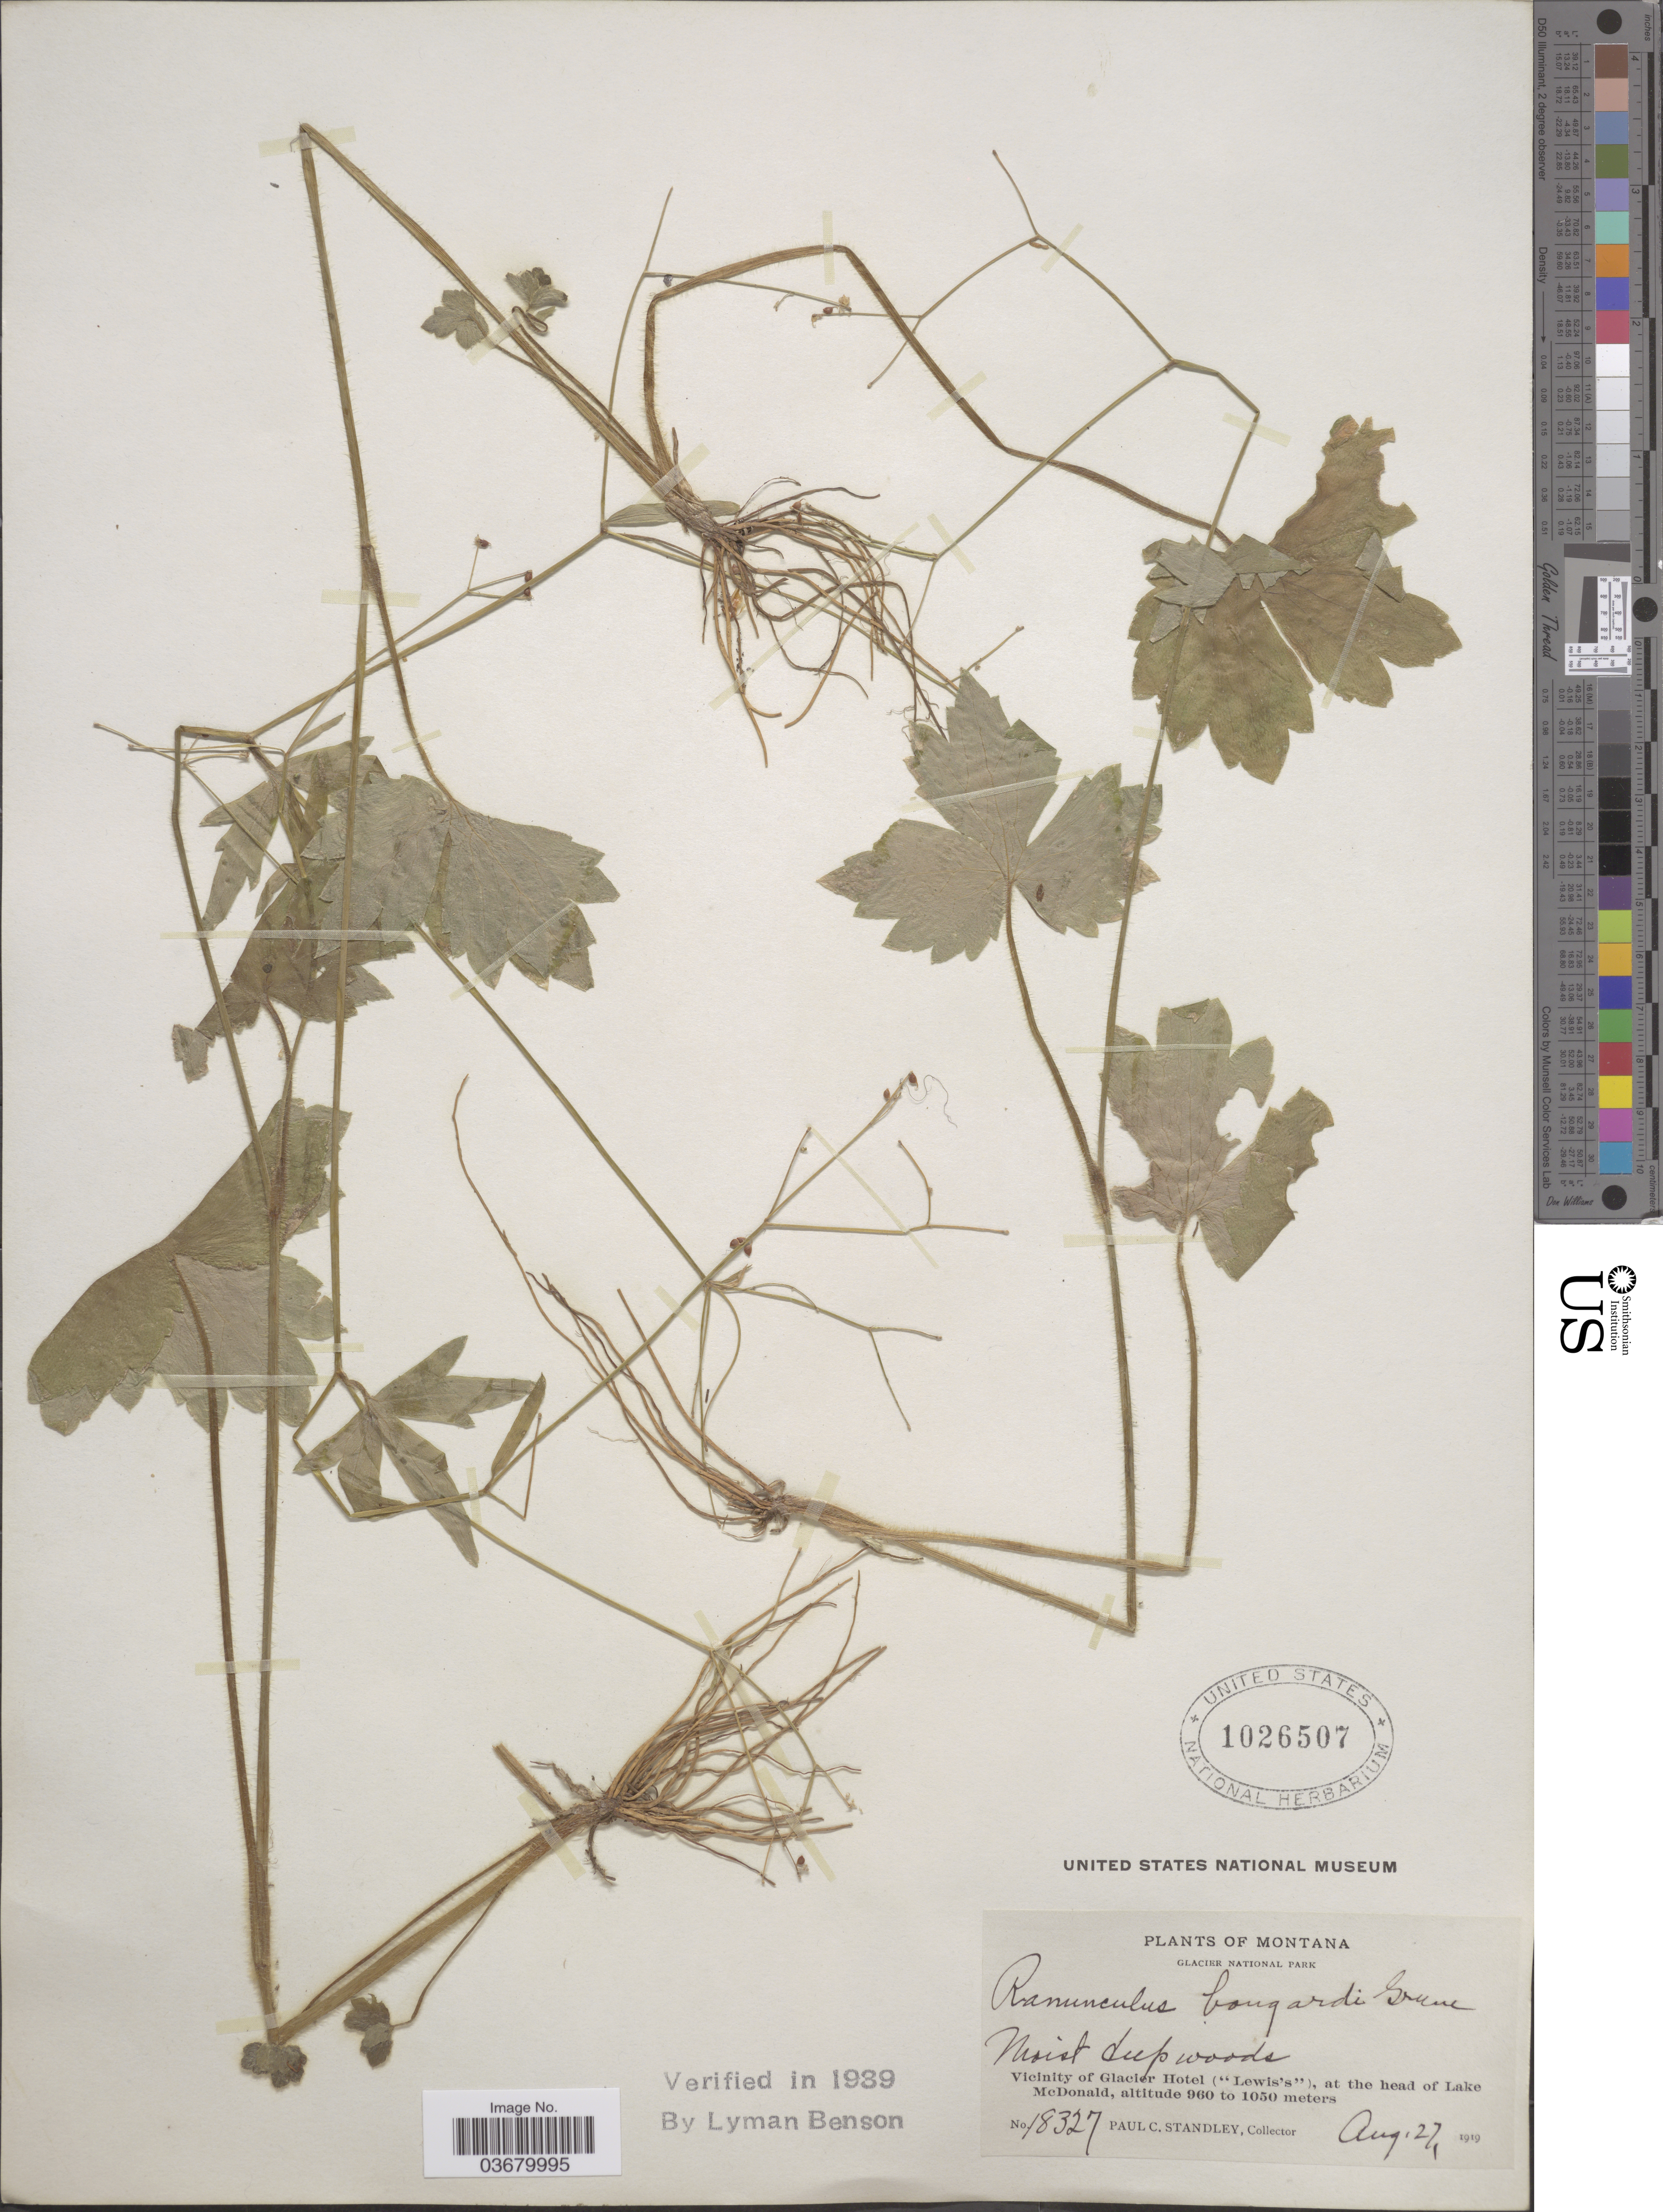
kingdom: Plantae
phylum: Tracheophyta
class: Magnoliopsida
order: Ranunculales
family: Ranunculaceae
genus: Ranunculus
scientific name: Ranunculus bongardii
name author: Greene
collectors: P. C. Standley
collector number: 18327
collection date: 1919-08-27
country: United States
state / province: Montana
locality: Glacier National Park. Vicinity of Glacier Hotel ("Lewis's"), at the head of Lake McDonald.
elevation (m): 960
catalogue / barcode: US 1026507